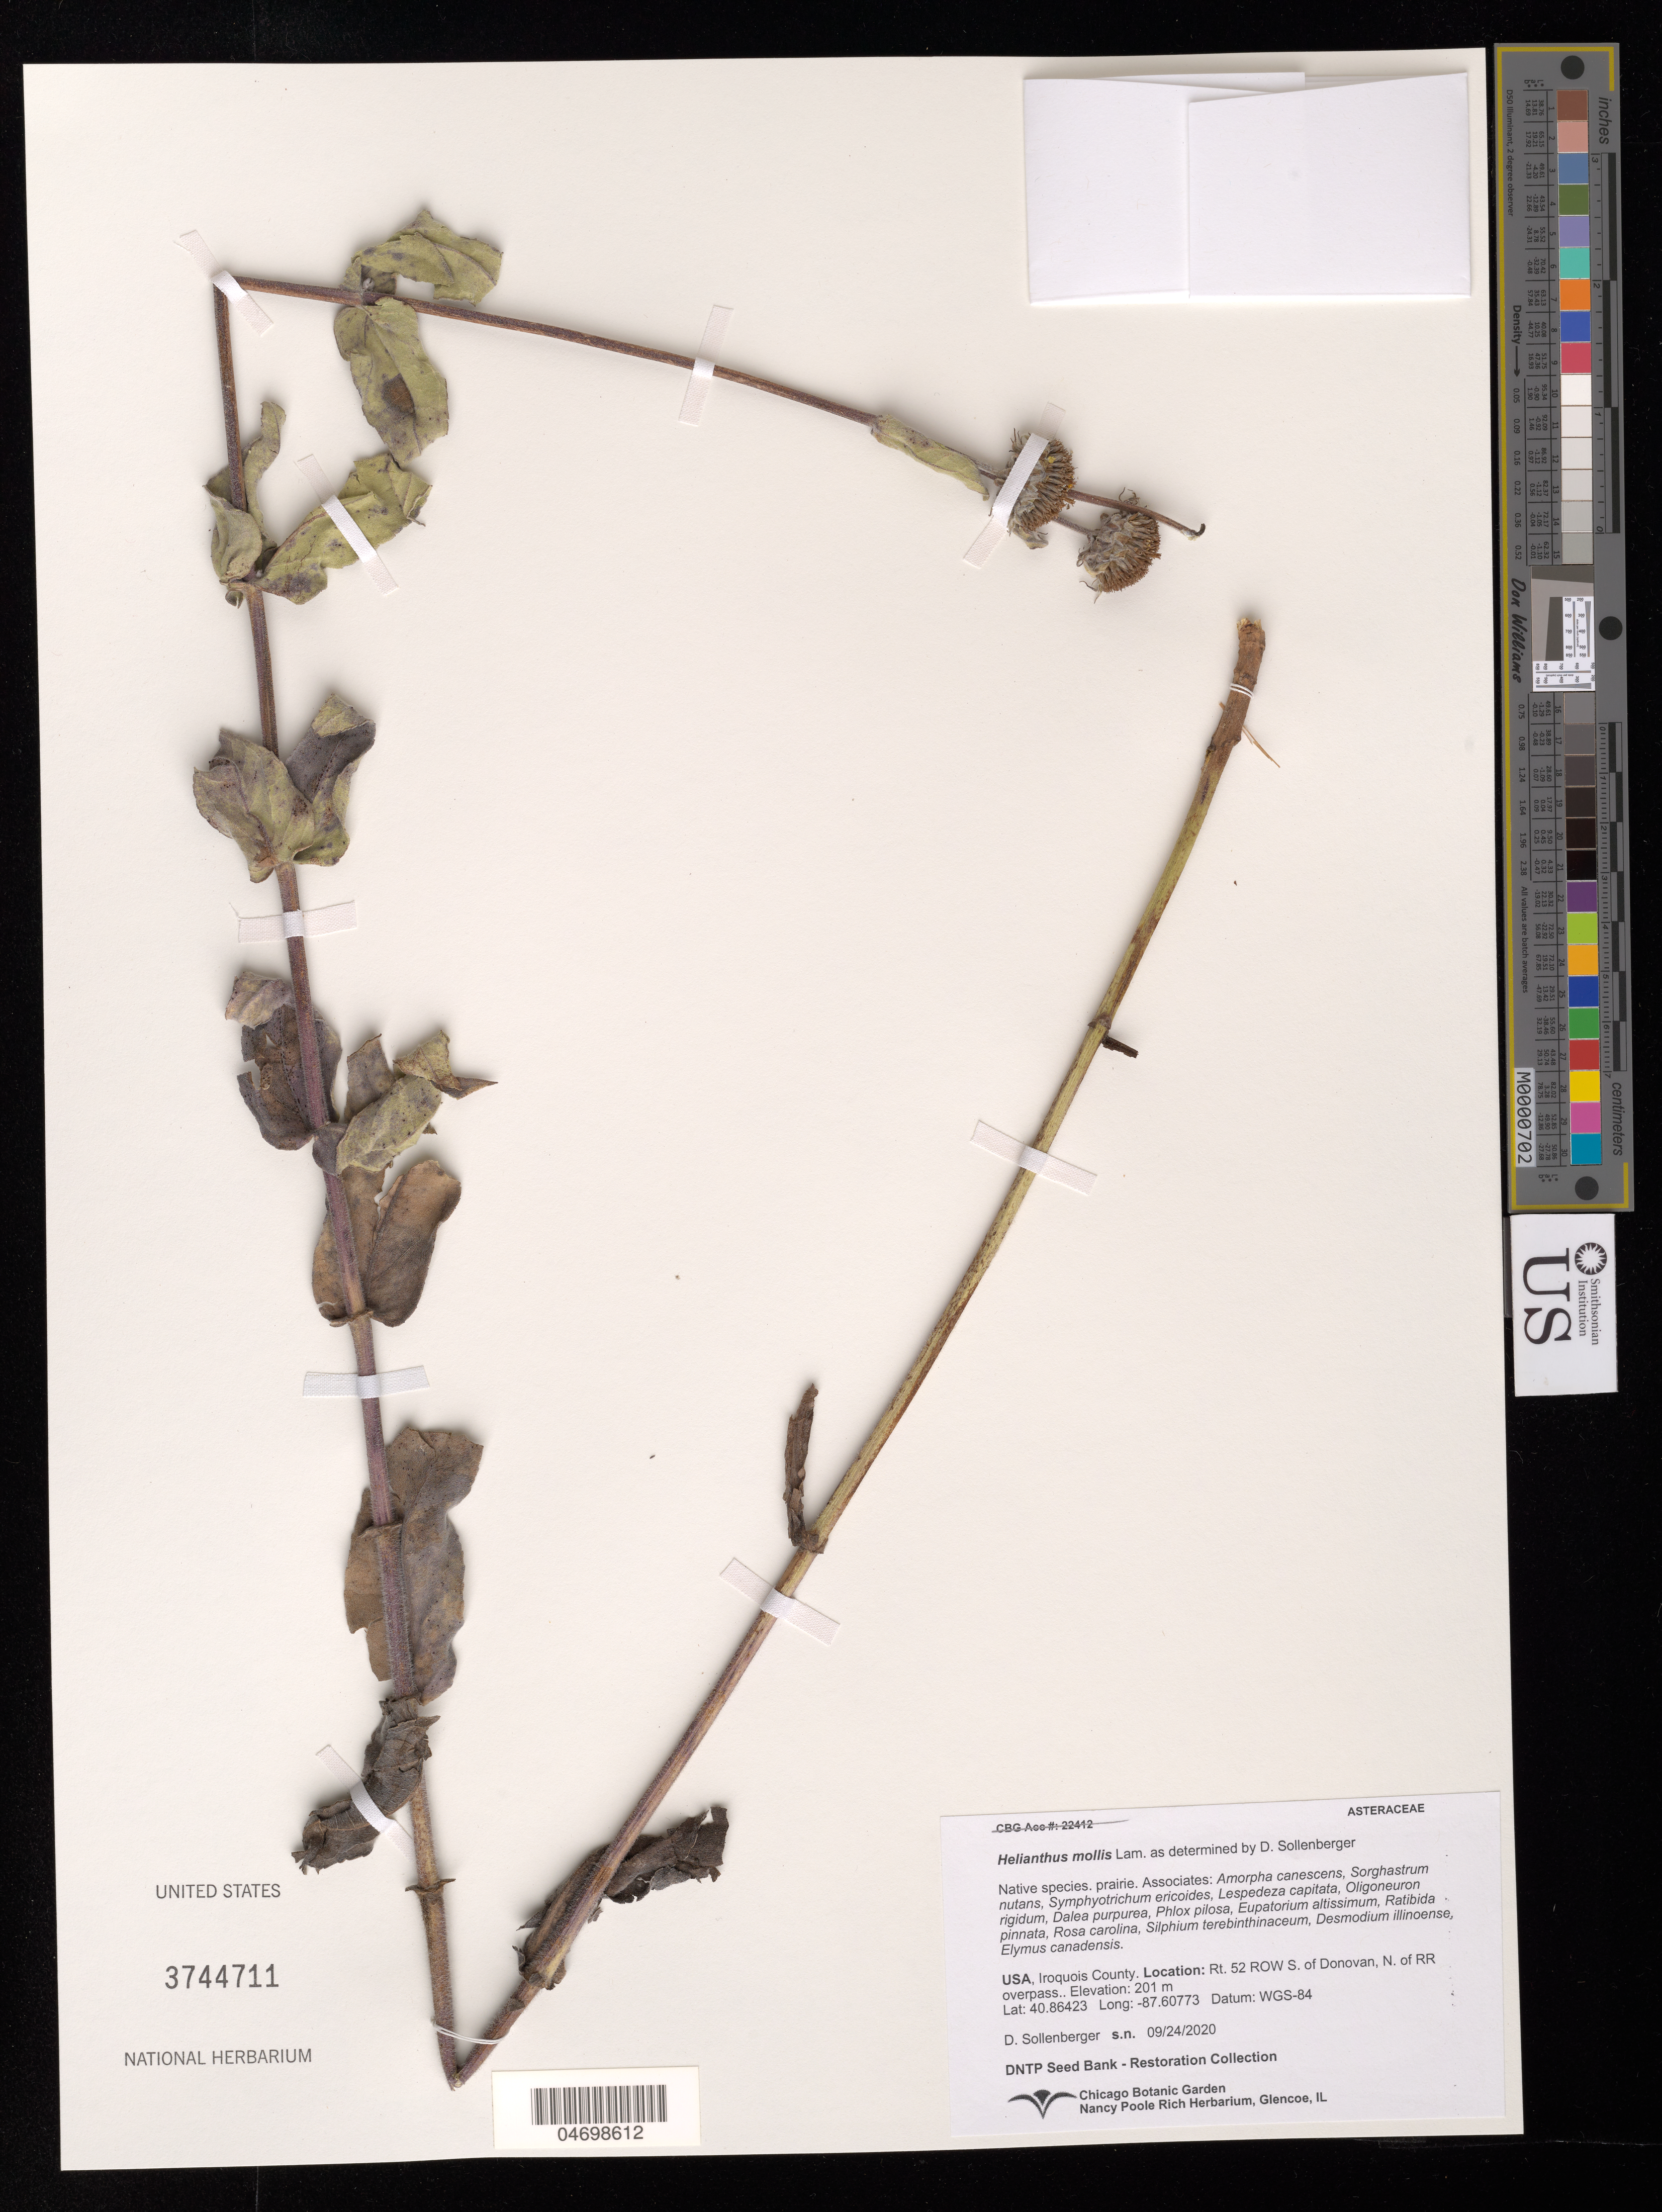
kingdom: Plantae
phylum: Tracheophyta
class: Magnoliopsida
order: Asterales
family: Asteraceae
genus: Helianthus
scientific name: Helianthus mollis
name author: Lam.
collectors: D. Sollenberger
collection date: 2020-09-24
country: United States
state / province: Illinois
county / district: Iroquois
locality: Rt 52 ROW S of Donovan. N of RR overpass.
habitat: Prairie. With Dalea purpurea, Phlox pilosa, Ratibida pinnata, Rosa carolina, etc.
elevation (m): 201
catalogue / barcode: US 3744711